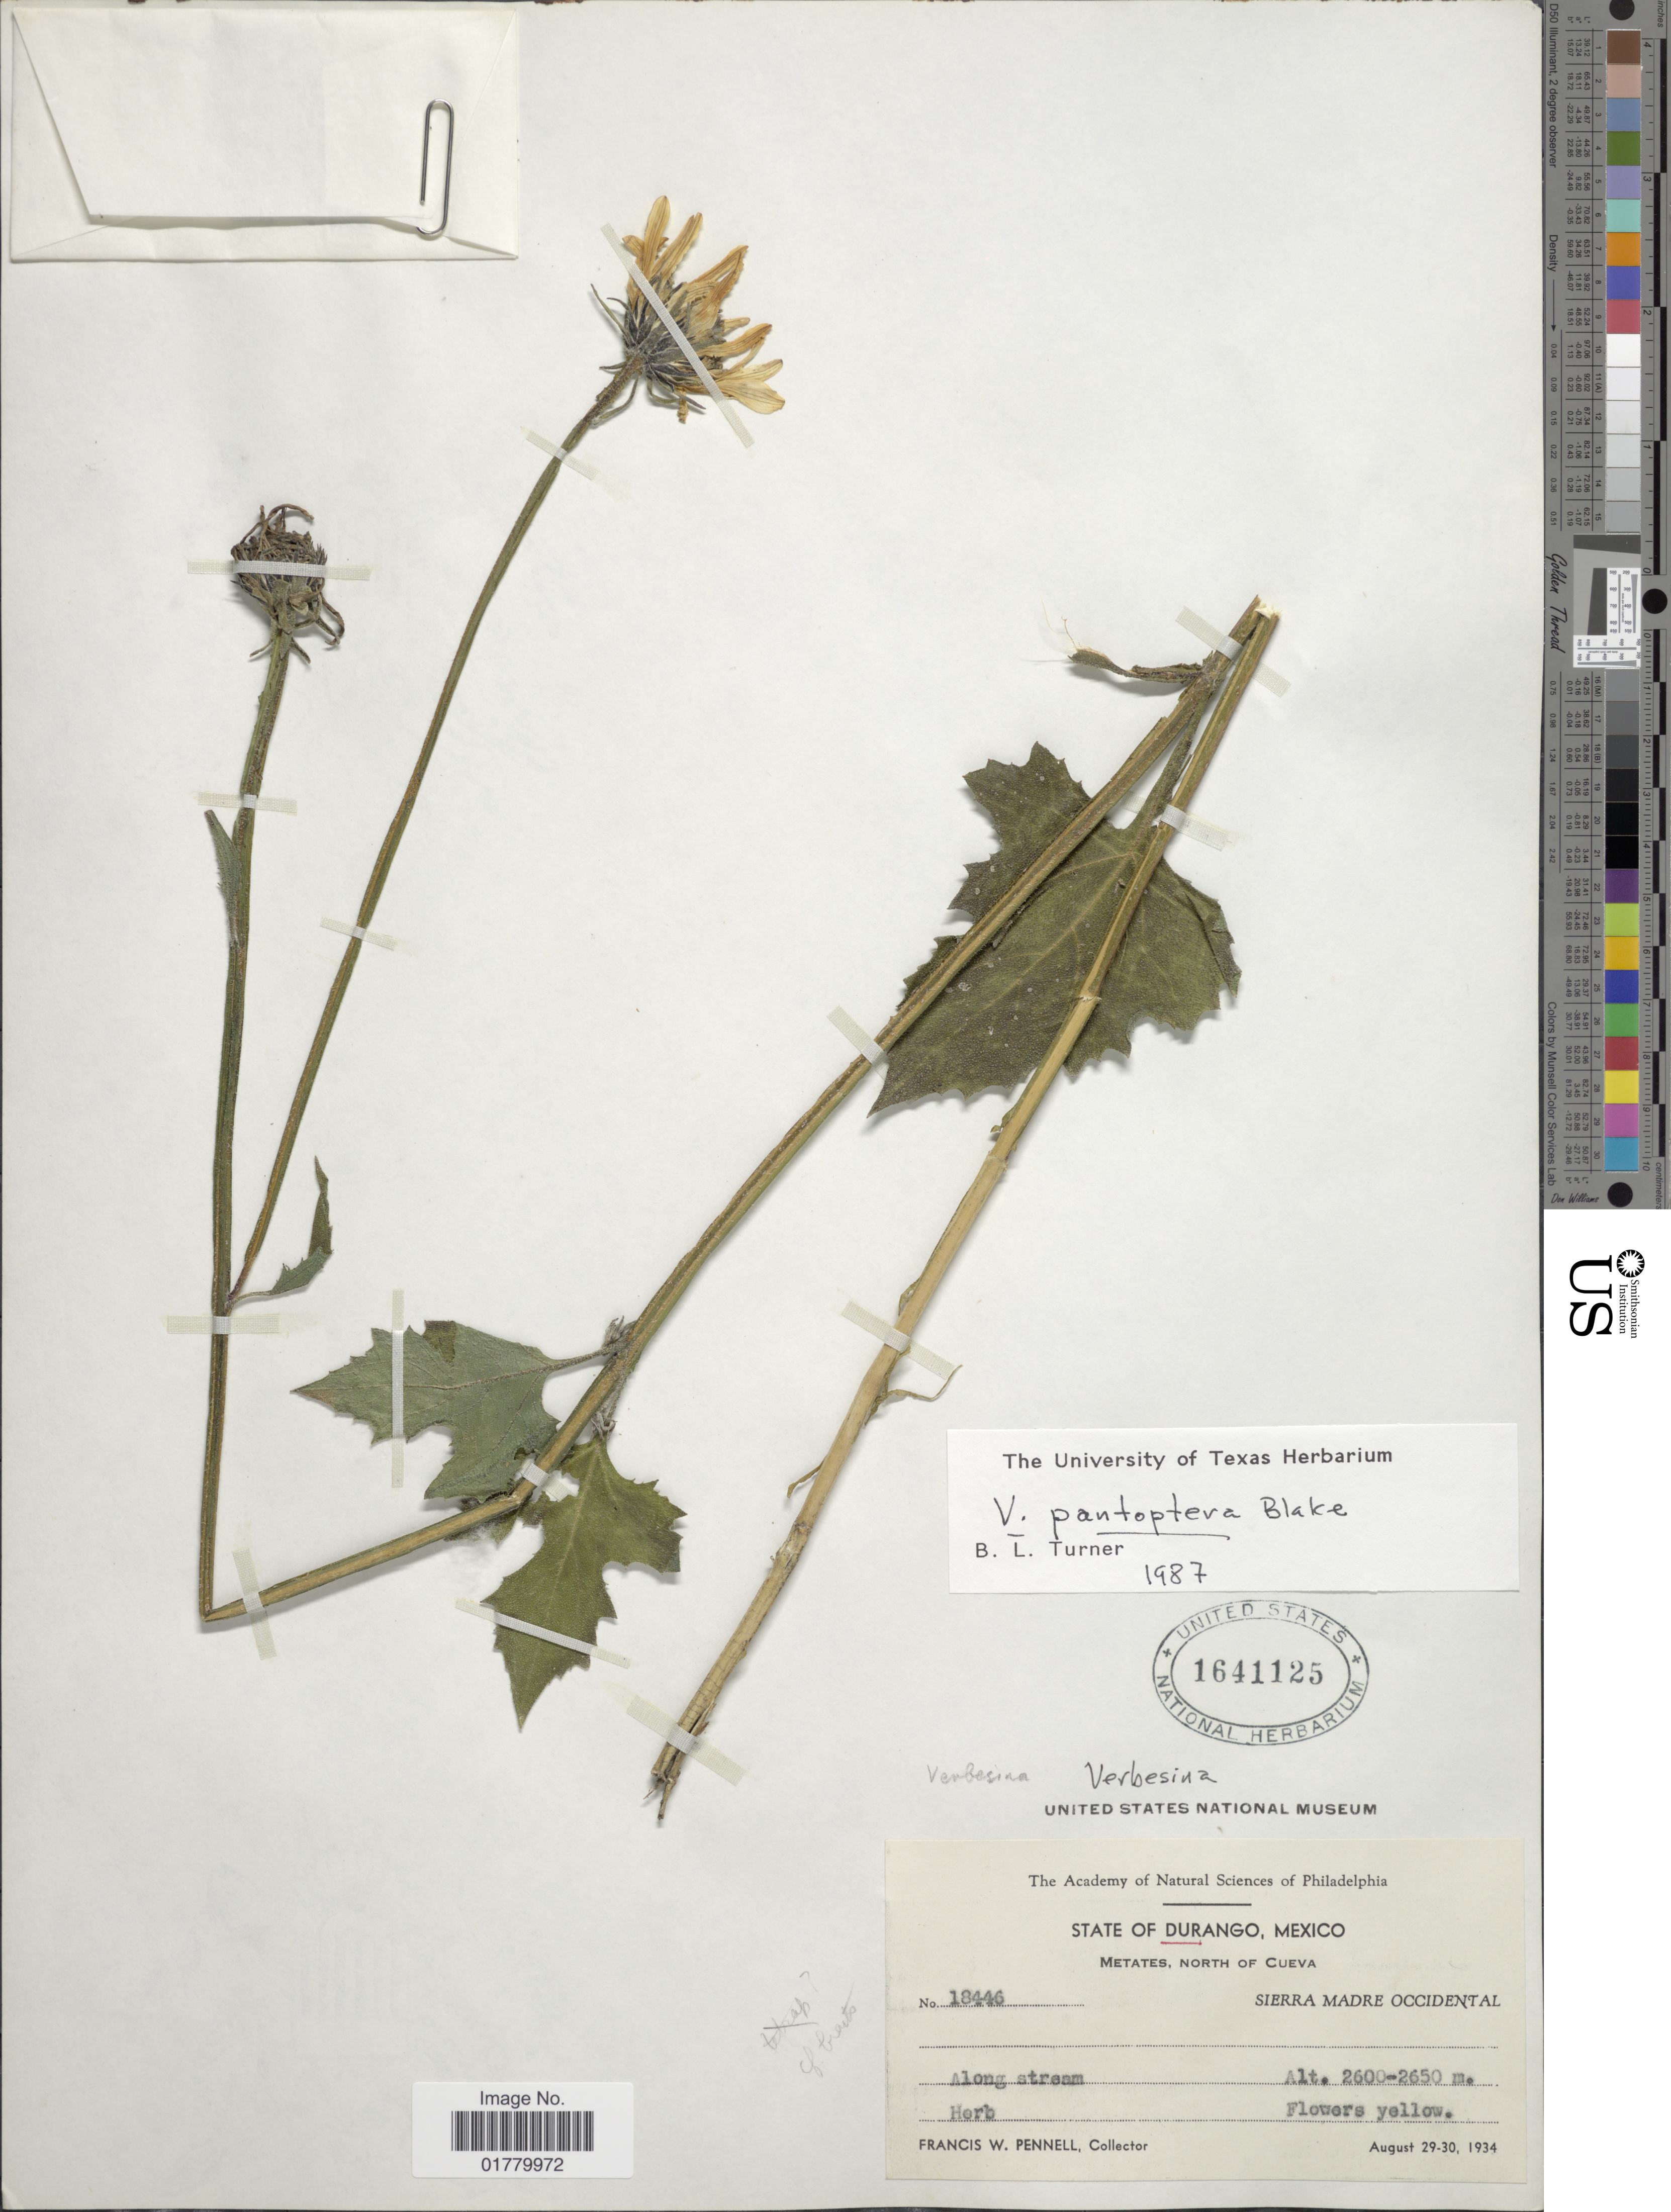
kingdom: Plantae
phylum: Tracheophyta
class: Magnoliopsida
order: Asterales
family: Asteraceae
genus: Verbesina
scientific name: Verbesina pantoptera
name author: S.F. Blake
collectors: F. W. Pennell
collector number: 18446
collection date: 1934-08-29/1934-08-30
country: Mexico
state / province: Durango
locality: Metates, North of Cueva, Sierra Madre Occidental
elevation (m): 2600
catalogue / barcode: US 1641125